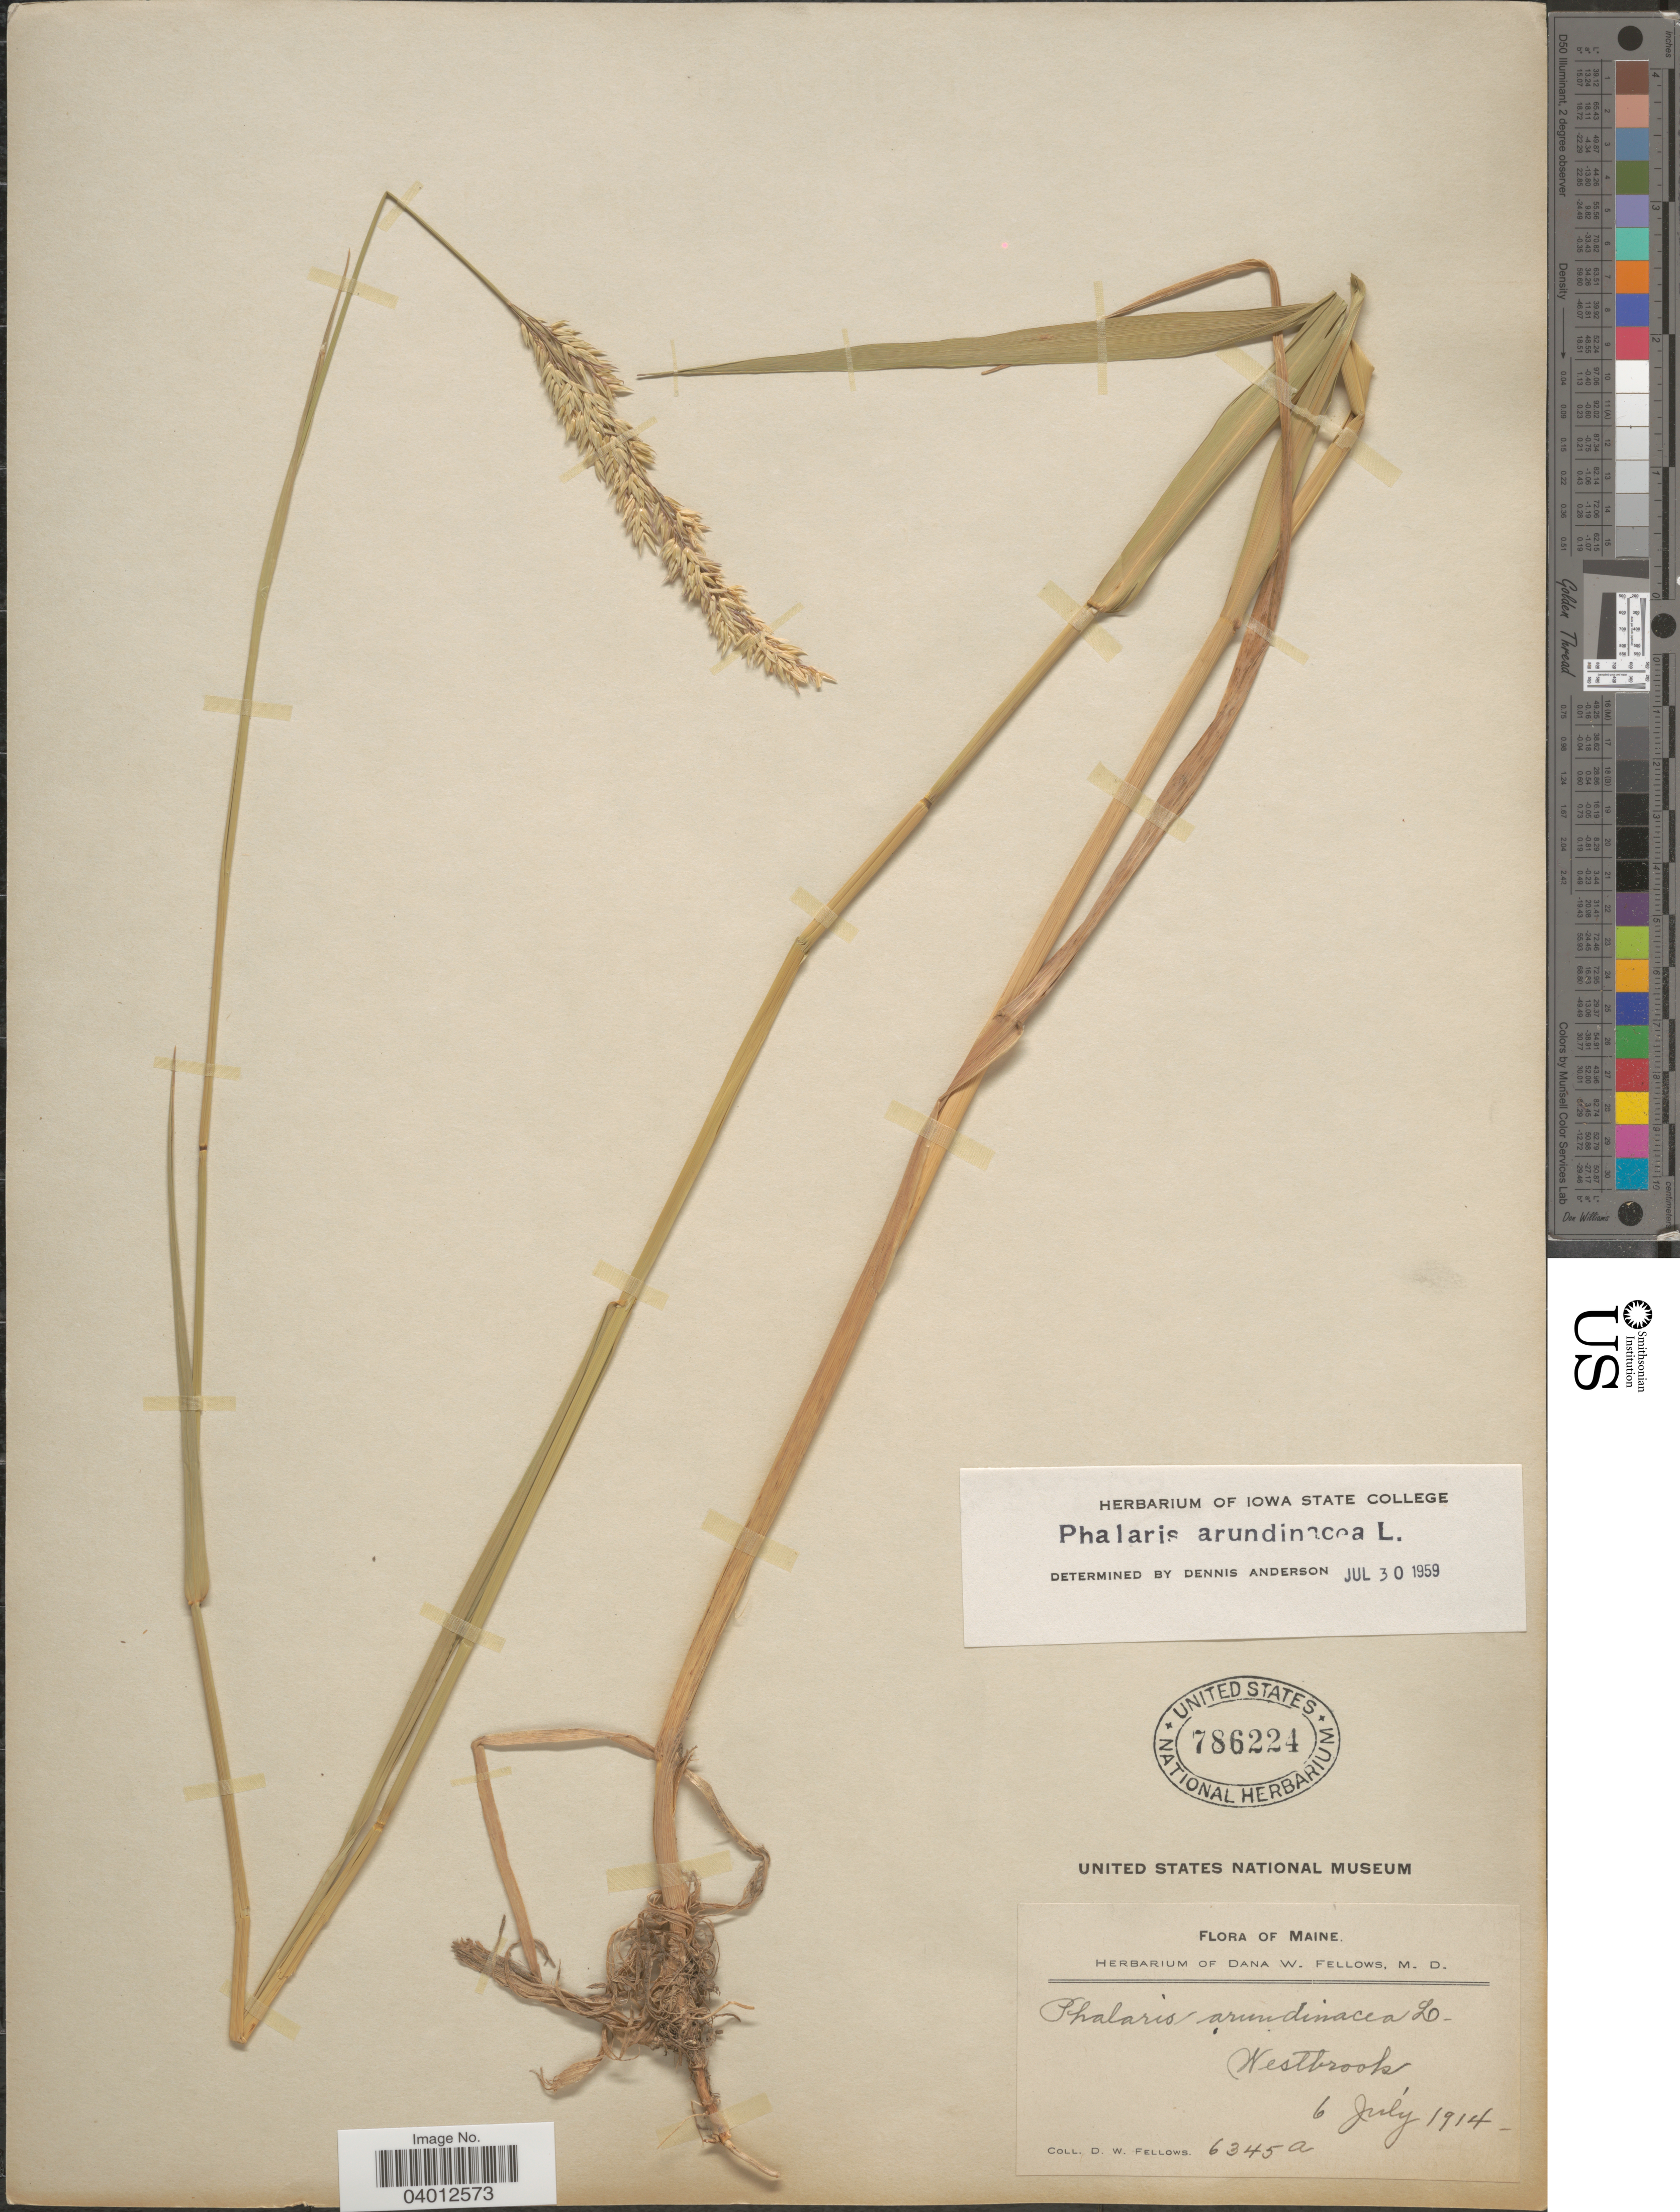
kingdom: Plantae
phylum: Tracheophyta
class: Liliopsida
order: Poales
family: Poaceae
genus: Phalaris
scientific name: Phalaris arundinacea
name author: L.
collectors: D. W. Fellows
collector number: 6345a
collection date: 1914-07-06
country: United States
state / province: Maine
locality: Westbrook.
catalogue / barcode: US 786224